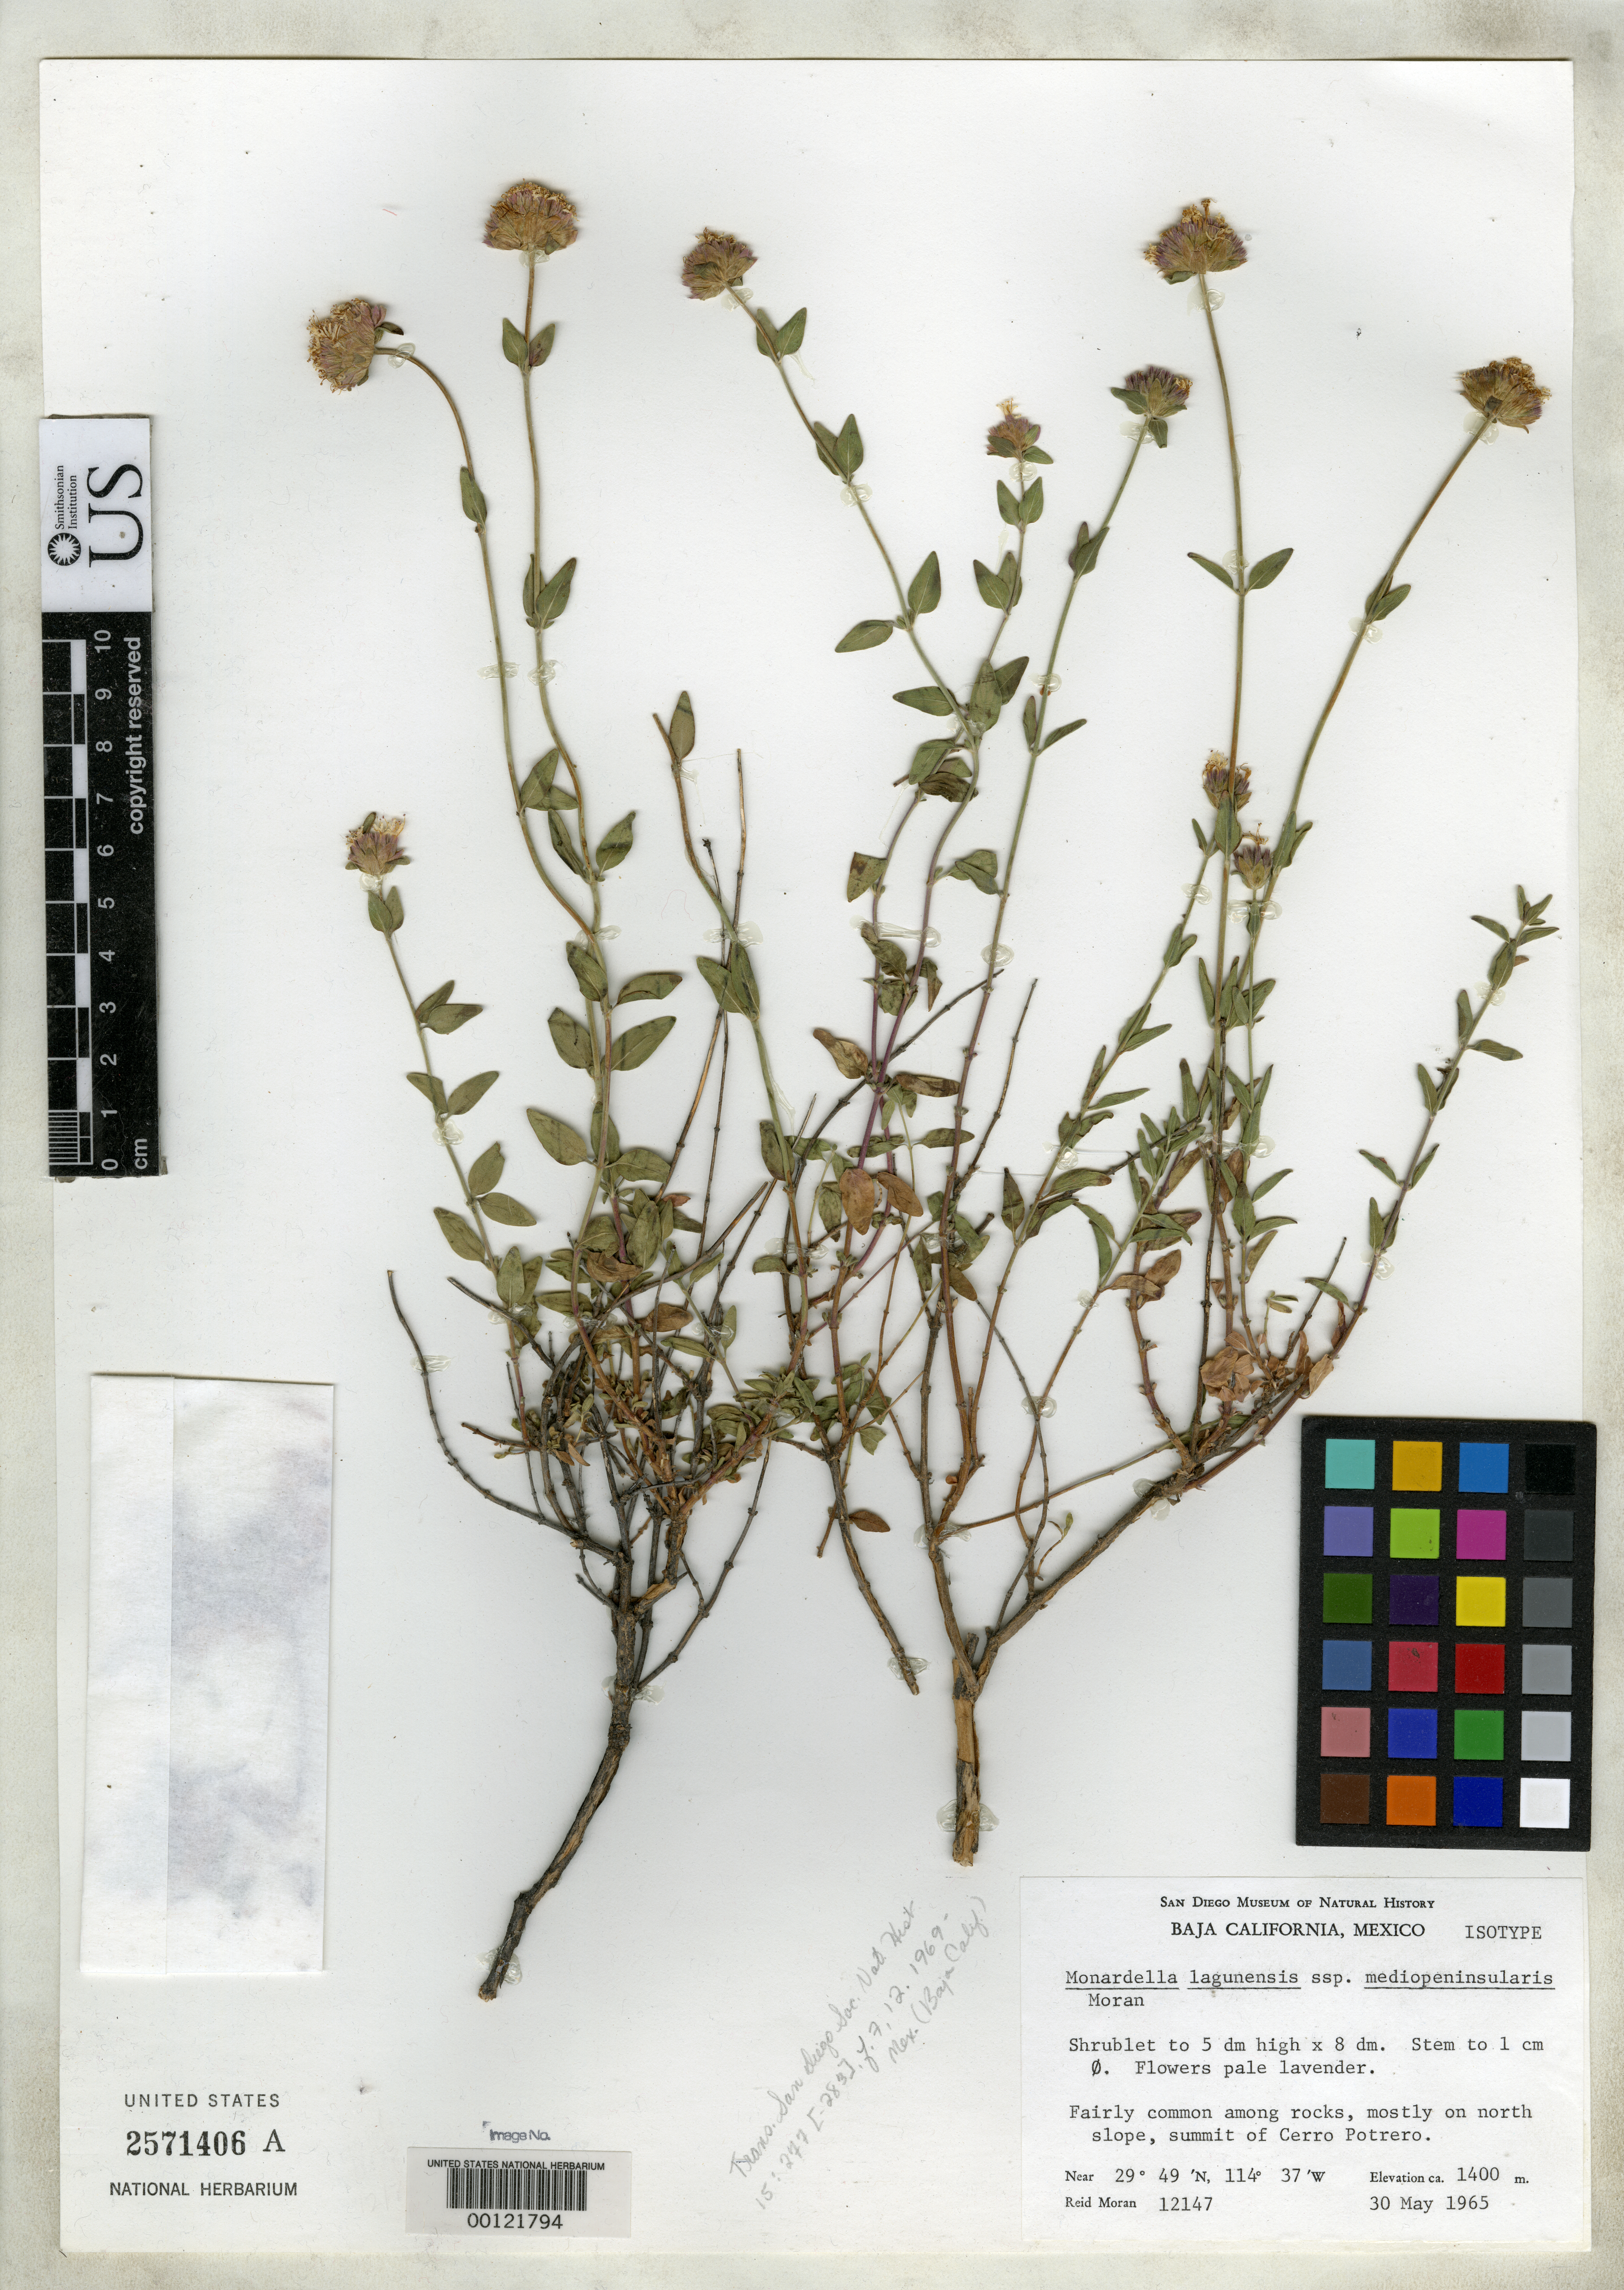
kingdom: Plantae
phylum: Tracheophyta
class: Magnoliopsida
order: Lamiales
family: Lamiaceae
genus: Monardella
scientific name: Monardella lagunensis subsp. mediopeninsularis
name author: Moran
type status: Isotype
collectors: R. V. Moran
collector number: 12147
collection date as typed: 30 May 1965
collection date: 1965-05-30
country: Mexico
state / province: Baja California Norte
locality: Summit of Cerro Porrero.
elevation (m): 1400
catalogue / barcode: US 2571406A